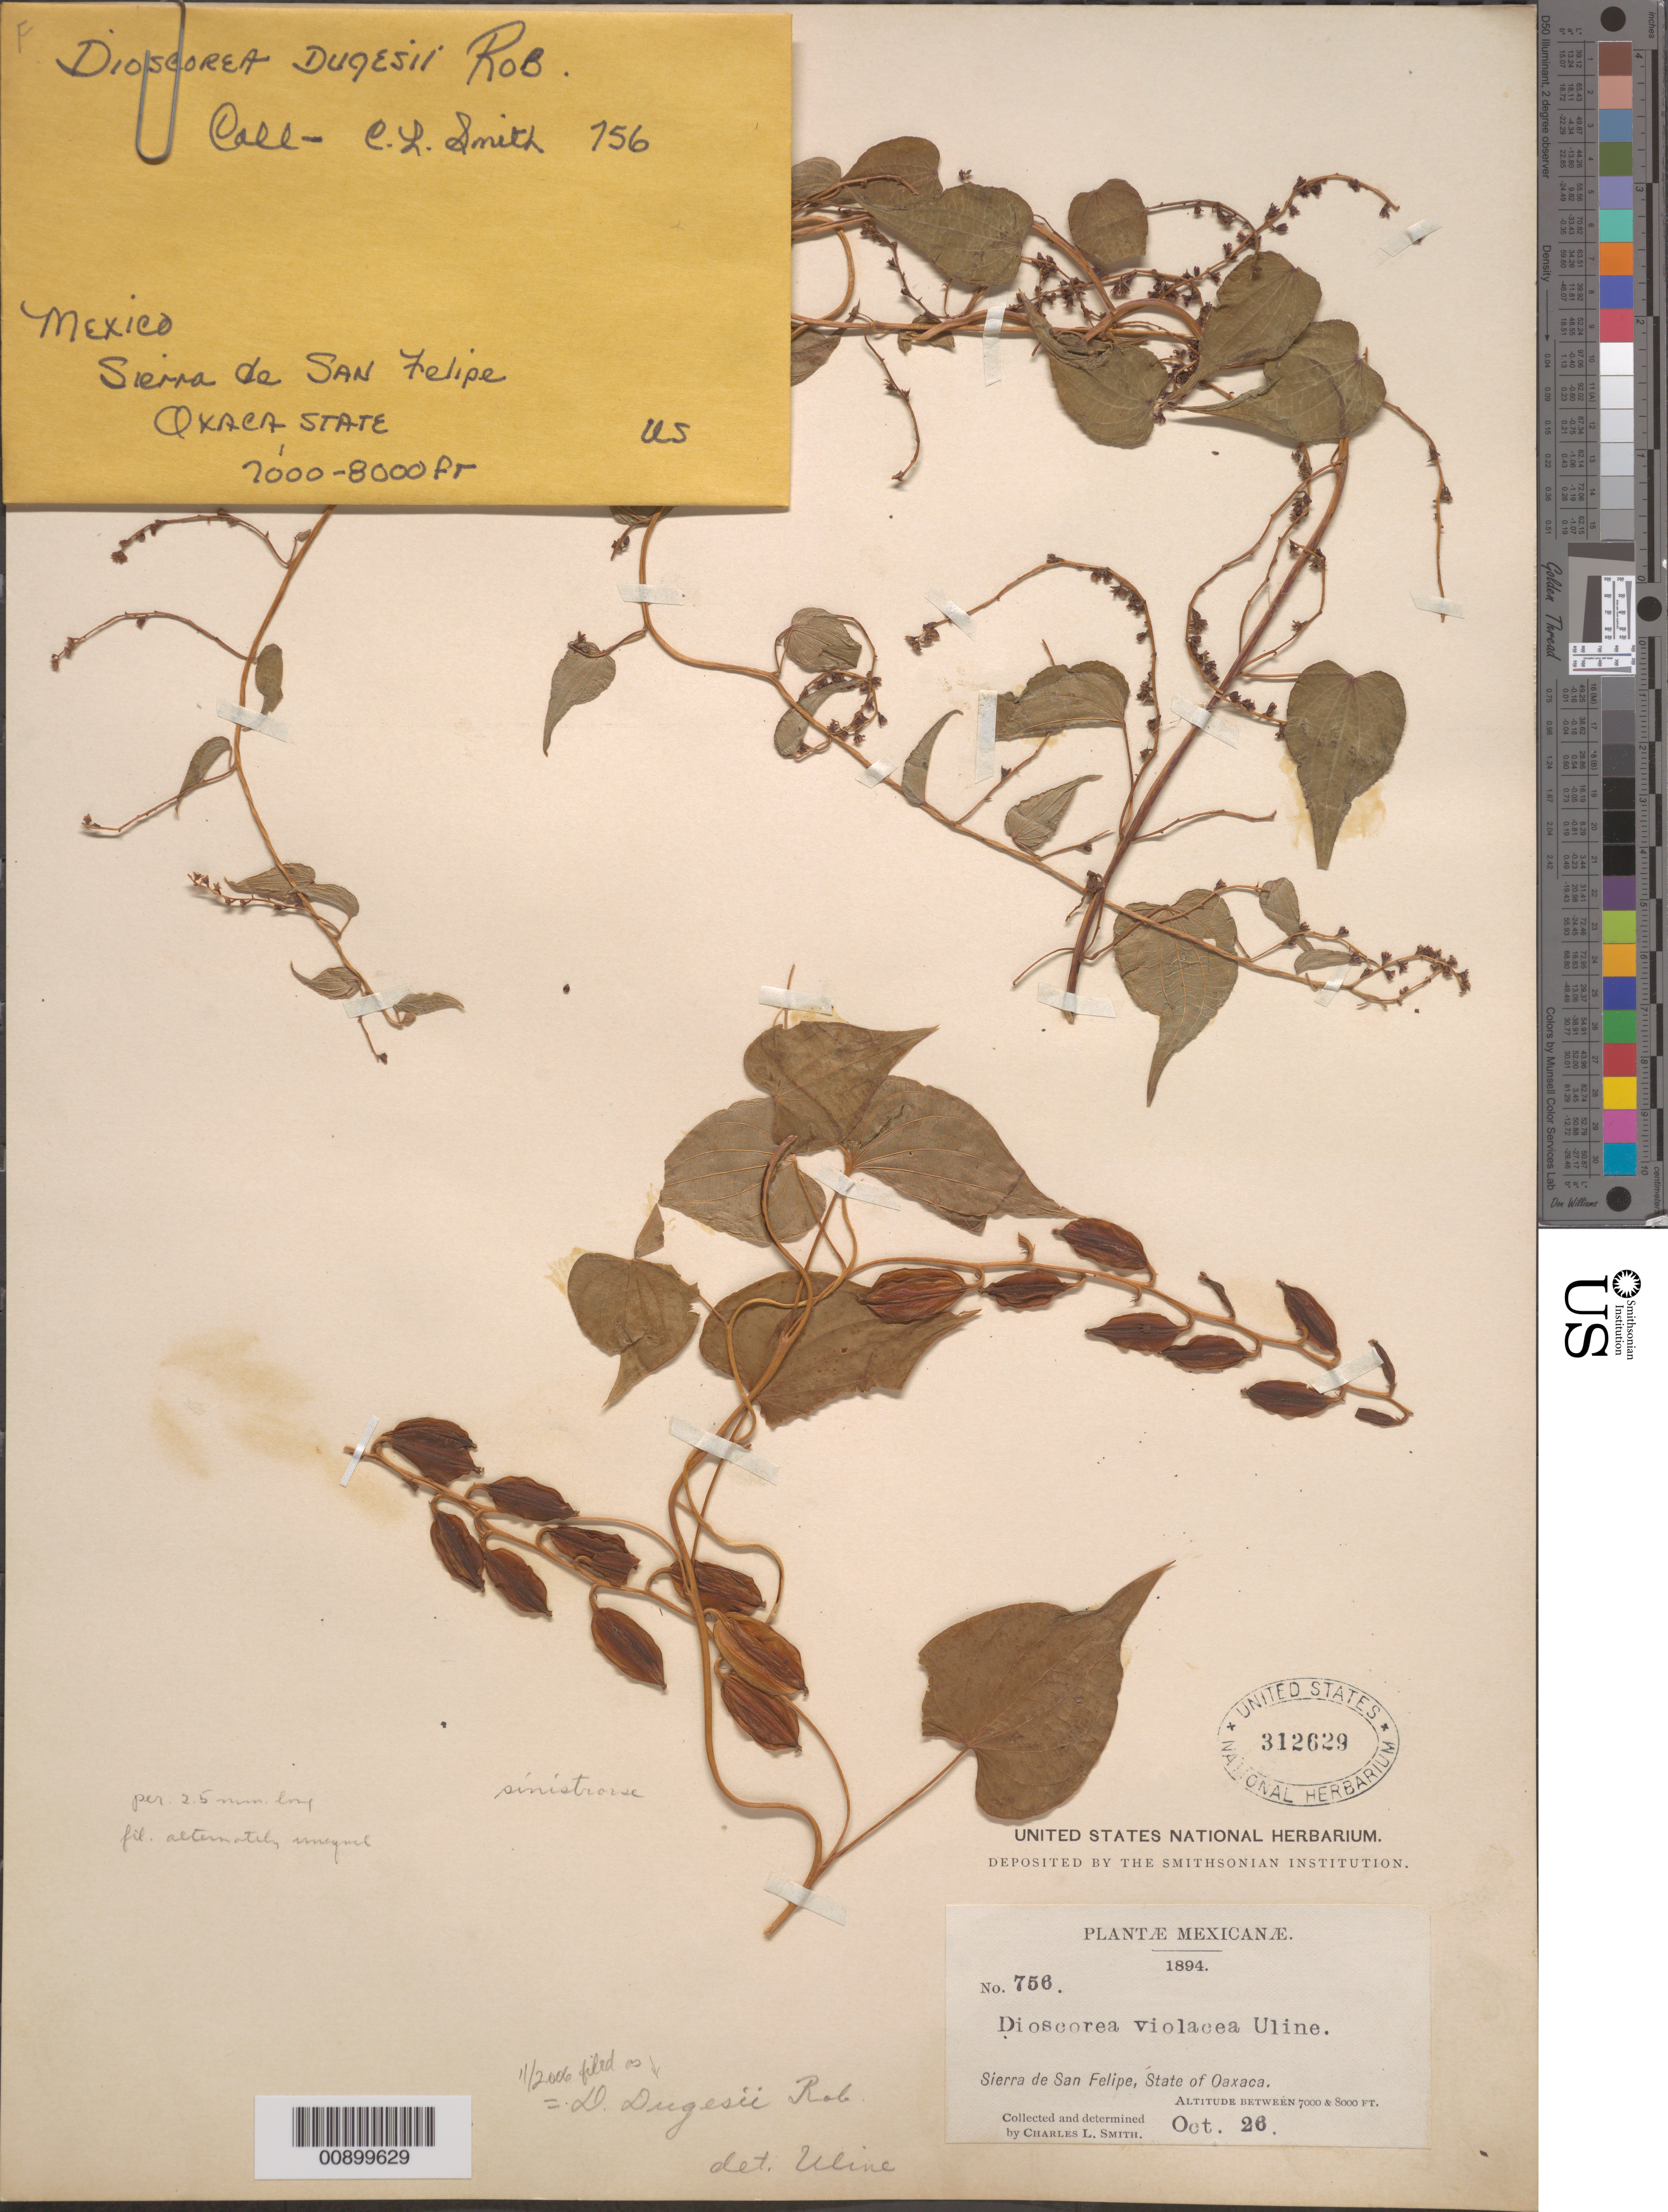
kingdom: Plantae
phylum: Tracheophyta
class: Liliopsida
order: Dioscoreales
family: Dioscoreaceae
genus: Dioscorea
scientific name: Dioscorea dugesii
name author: B.L. Rob.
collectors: C. L. Smith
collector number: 756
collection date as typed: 26 Oct 1894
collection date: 1894-10-26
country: Mexico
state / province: Oaxaca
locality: Sierra de San Felipe, State of Oaxaca.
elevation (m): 2134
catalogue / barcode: US 312629